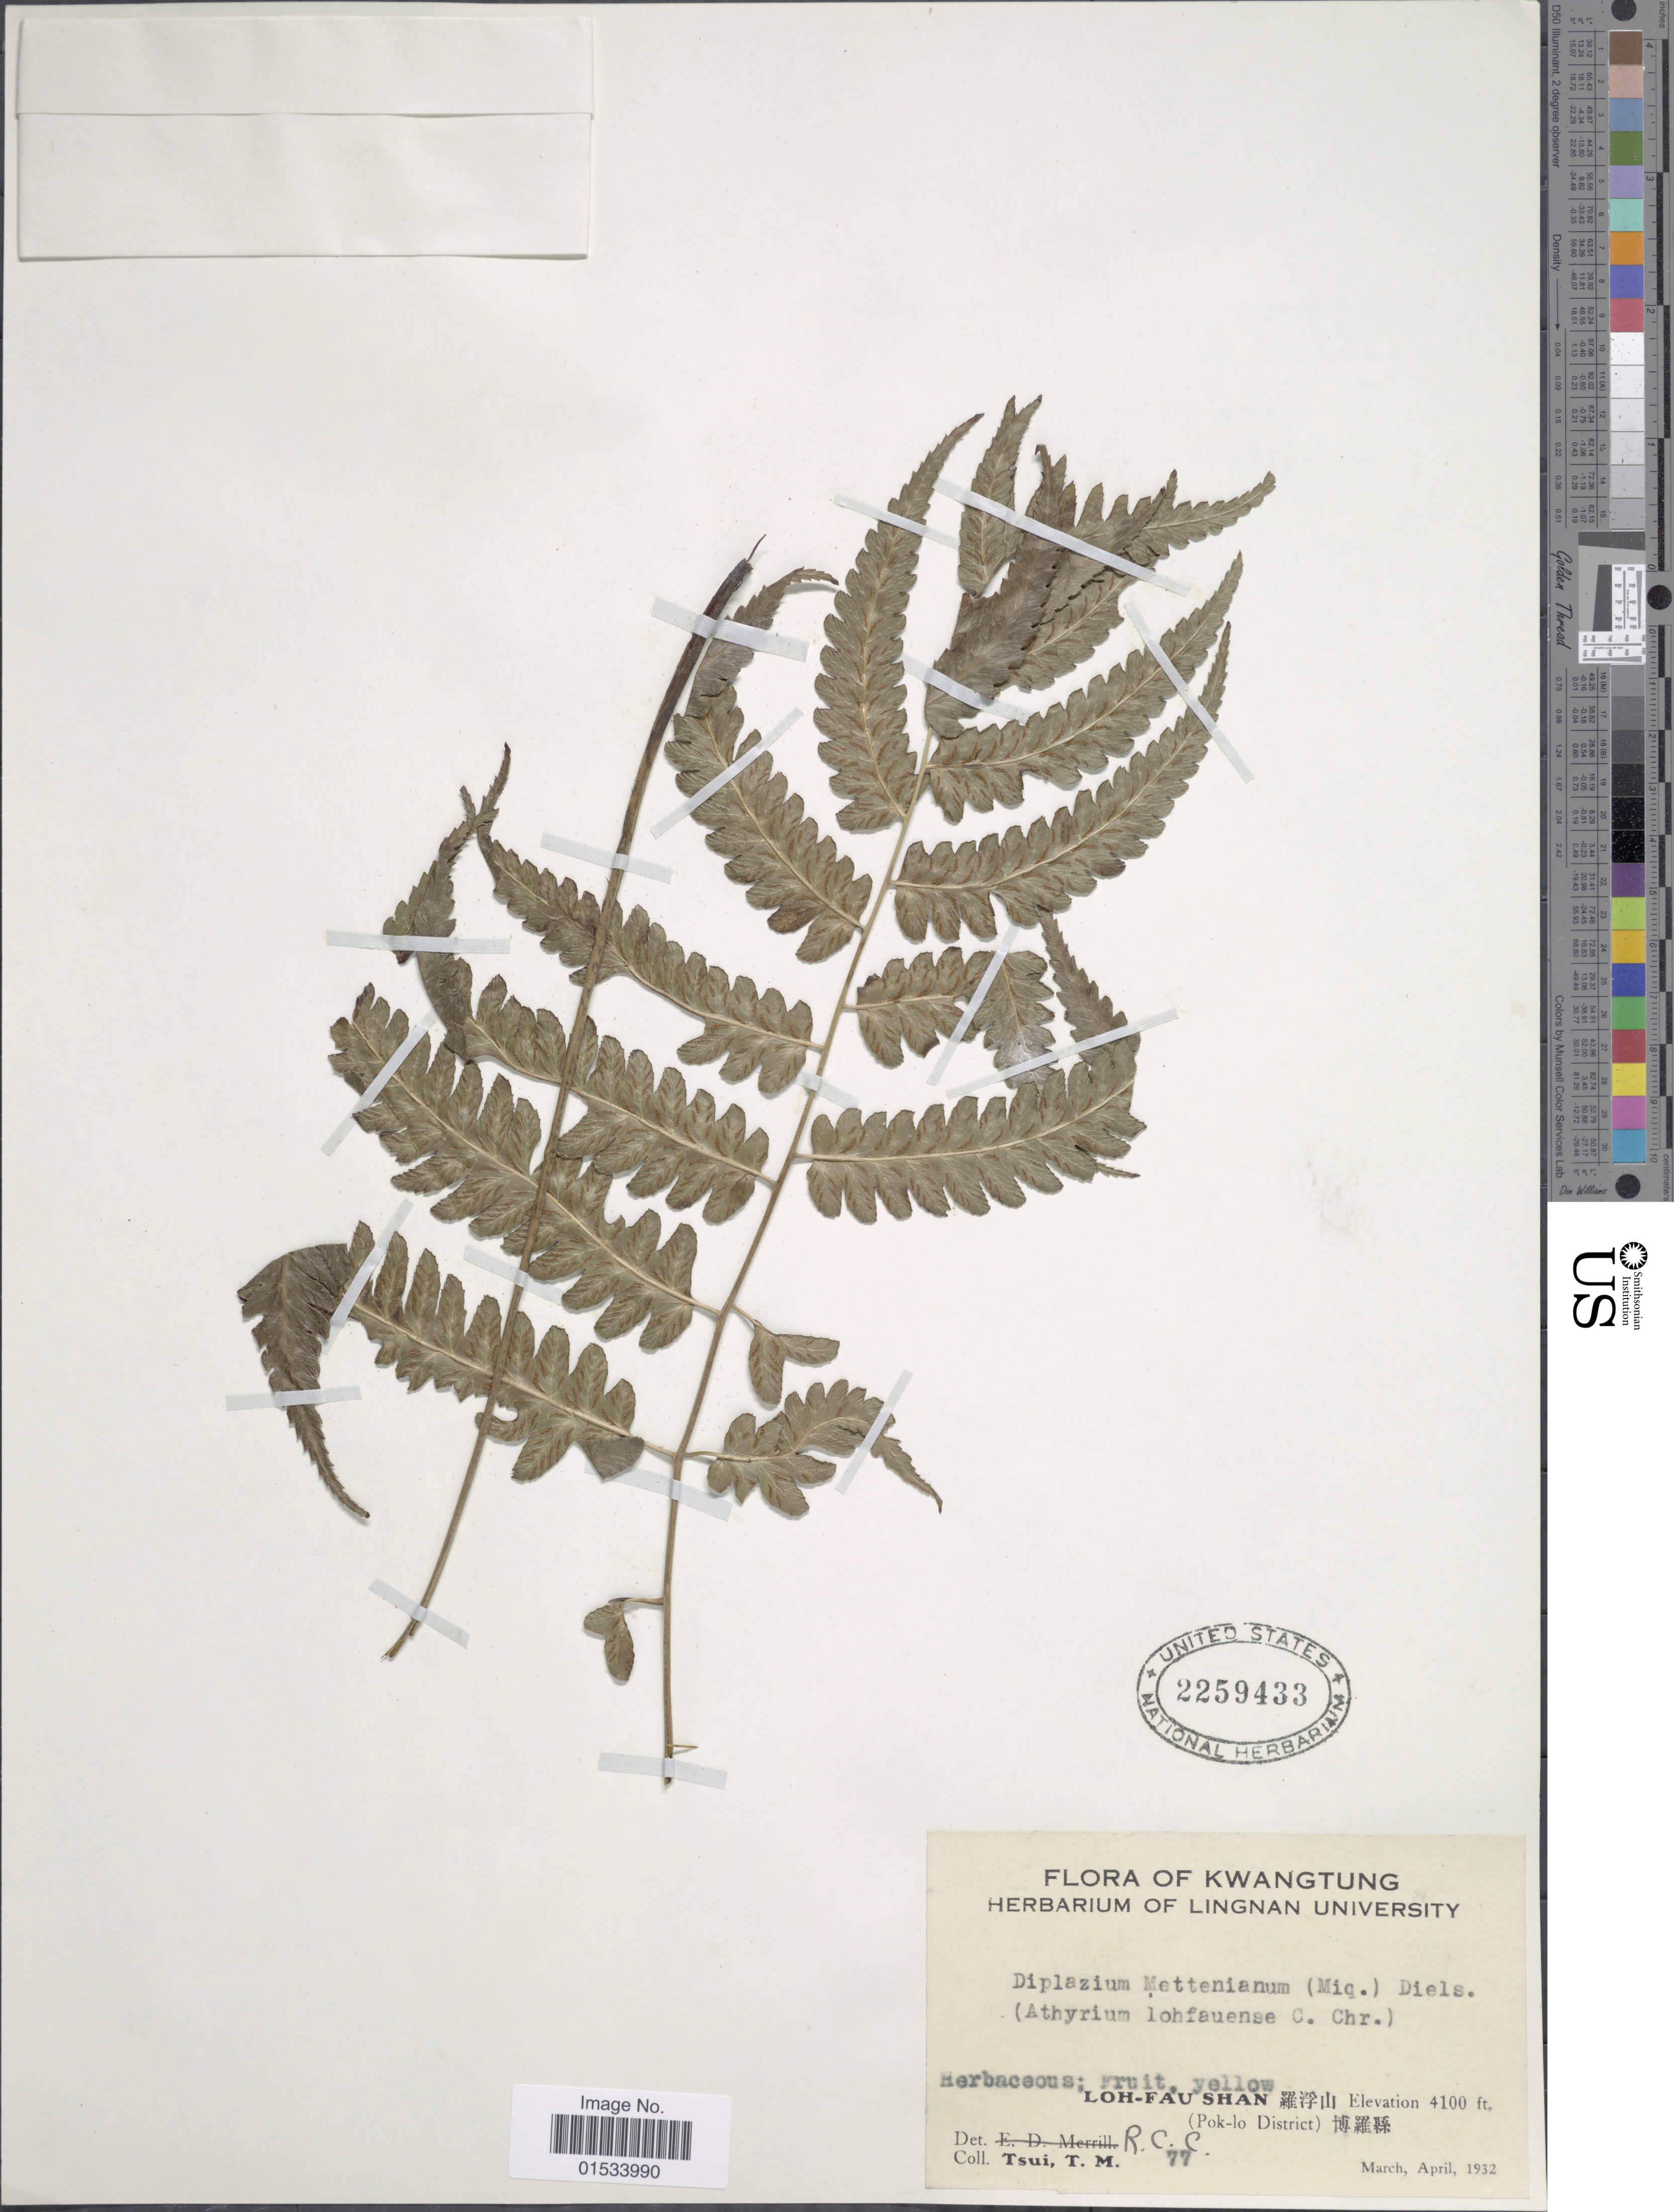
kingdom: Plantae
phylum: Tracheophyta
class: Polypodiopsida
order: Polypodiales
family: Athyriaceae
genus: Diplazium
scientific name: Diplazium mettenianum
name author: (Miq.) C. Chr.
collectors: T. Tsui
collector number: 77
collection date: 1932-03/1932-04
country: China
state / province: Guangdong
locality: Kwangtung, Loh-Fau Shan (Pok-lo District)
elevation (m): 1250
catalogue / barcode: US 2259433